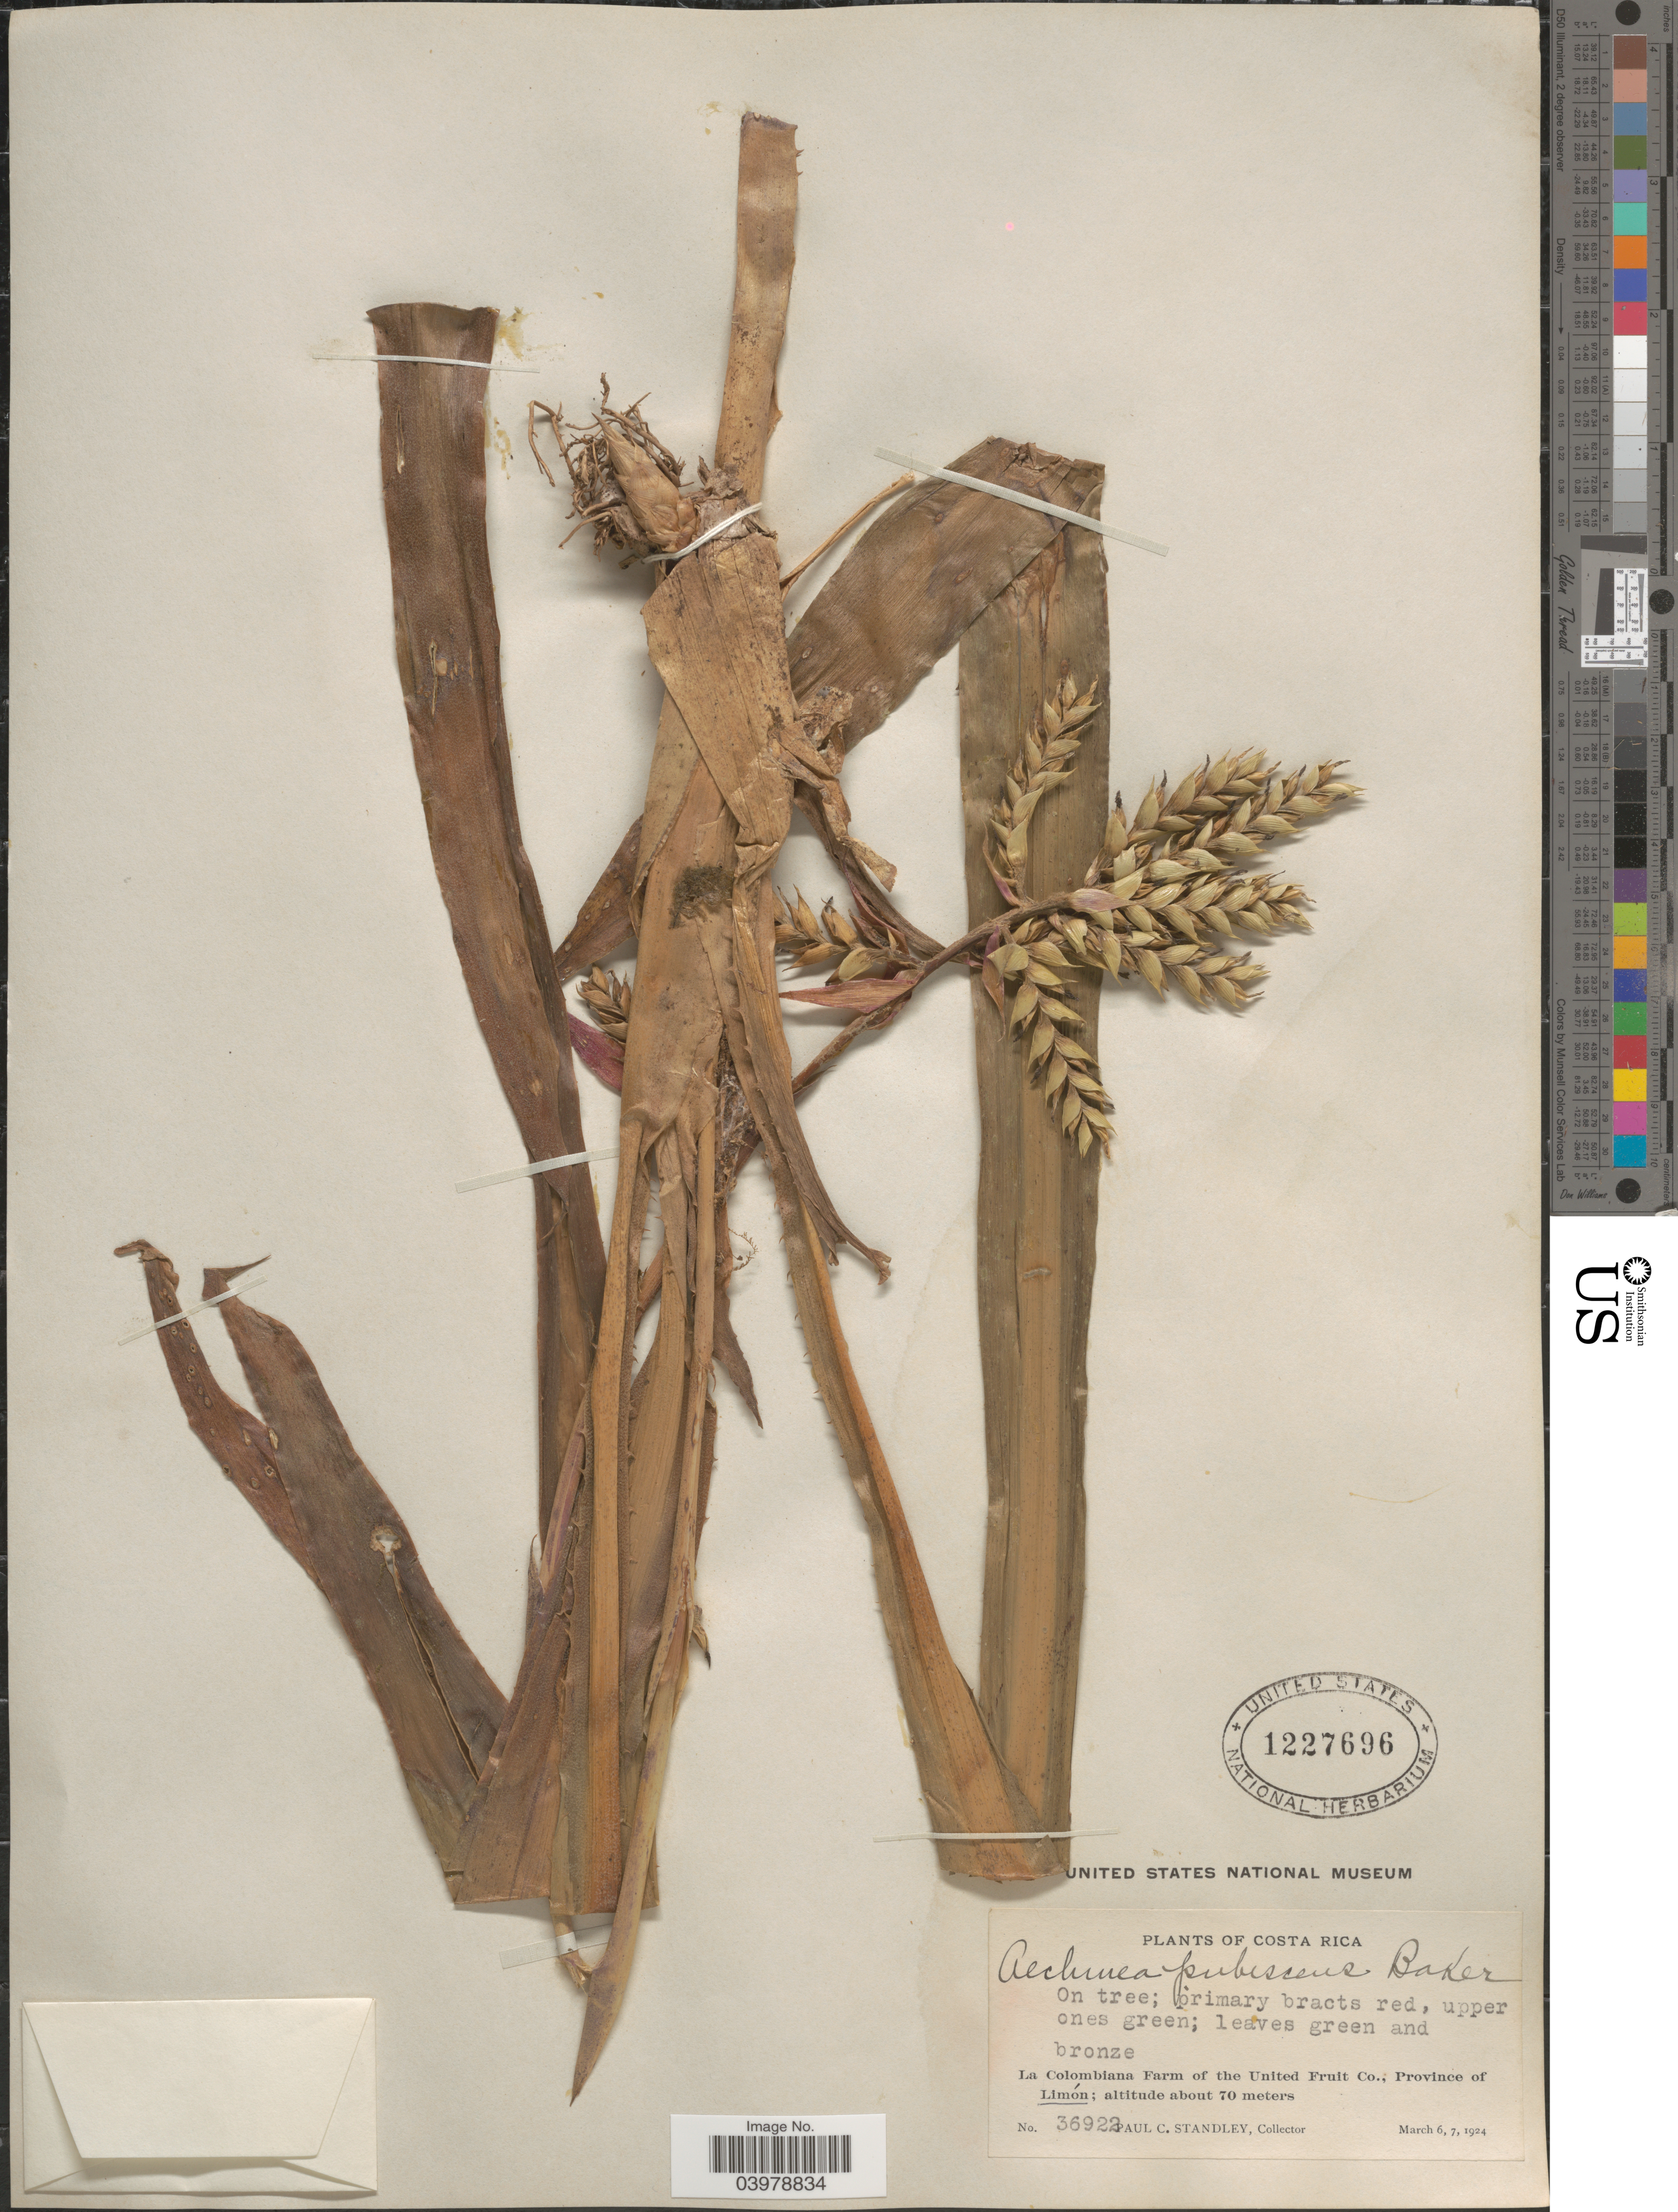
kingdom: Plantae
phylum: Tracheophyta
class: Liliopsida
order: Poales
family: Bromeliaceae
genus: Aechmea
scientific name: Aechmea pubescens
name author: Baker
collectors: P. C. Standley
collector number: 36922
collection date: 1924-03-06/1924-03-07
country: Costa Rica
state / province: Limón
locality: La Combiana Farm of the United Fruit Co.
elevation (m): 70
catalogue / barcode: US 1227696